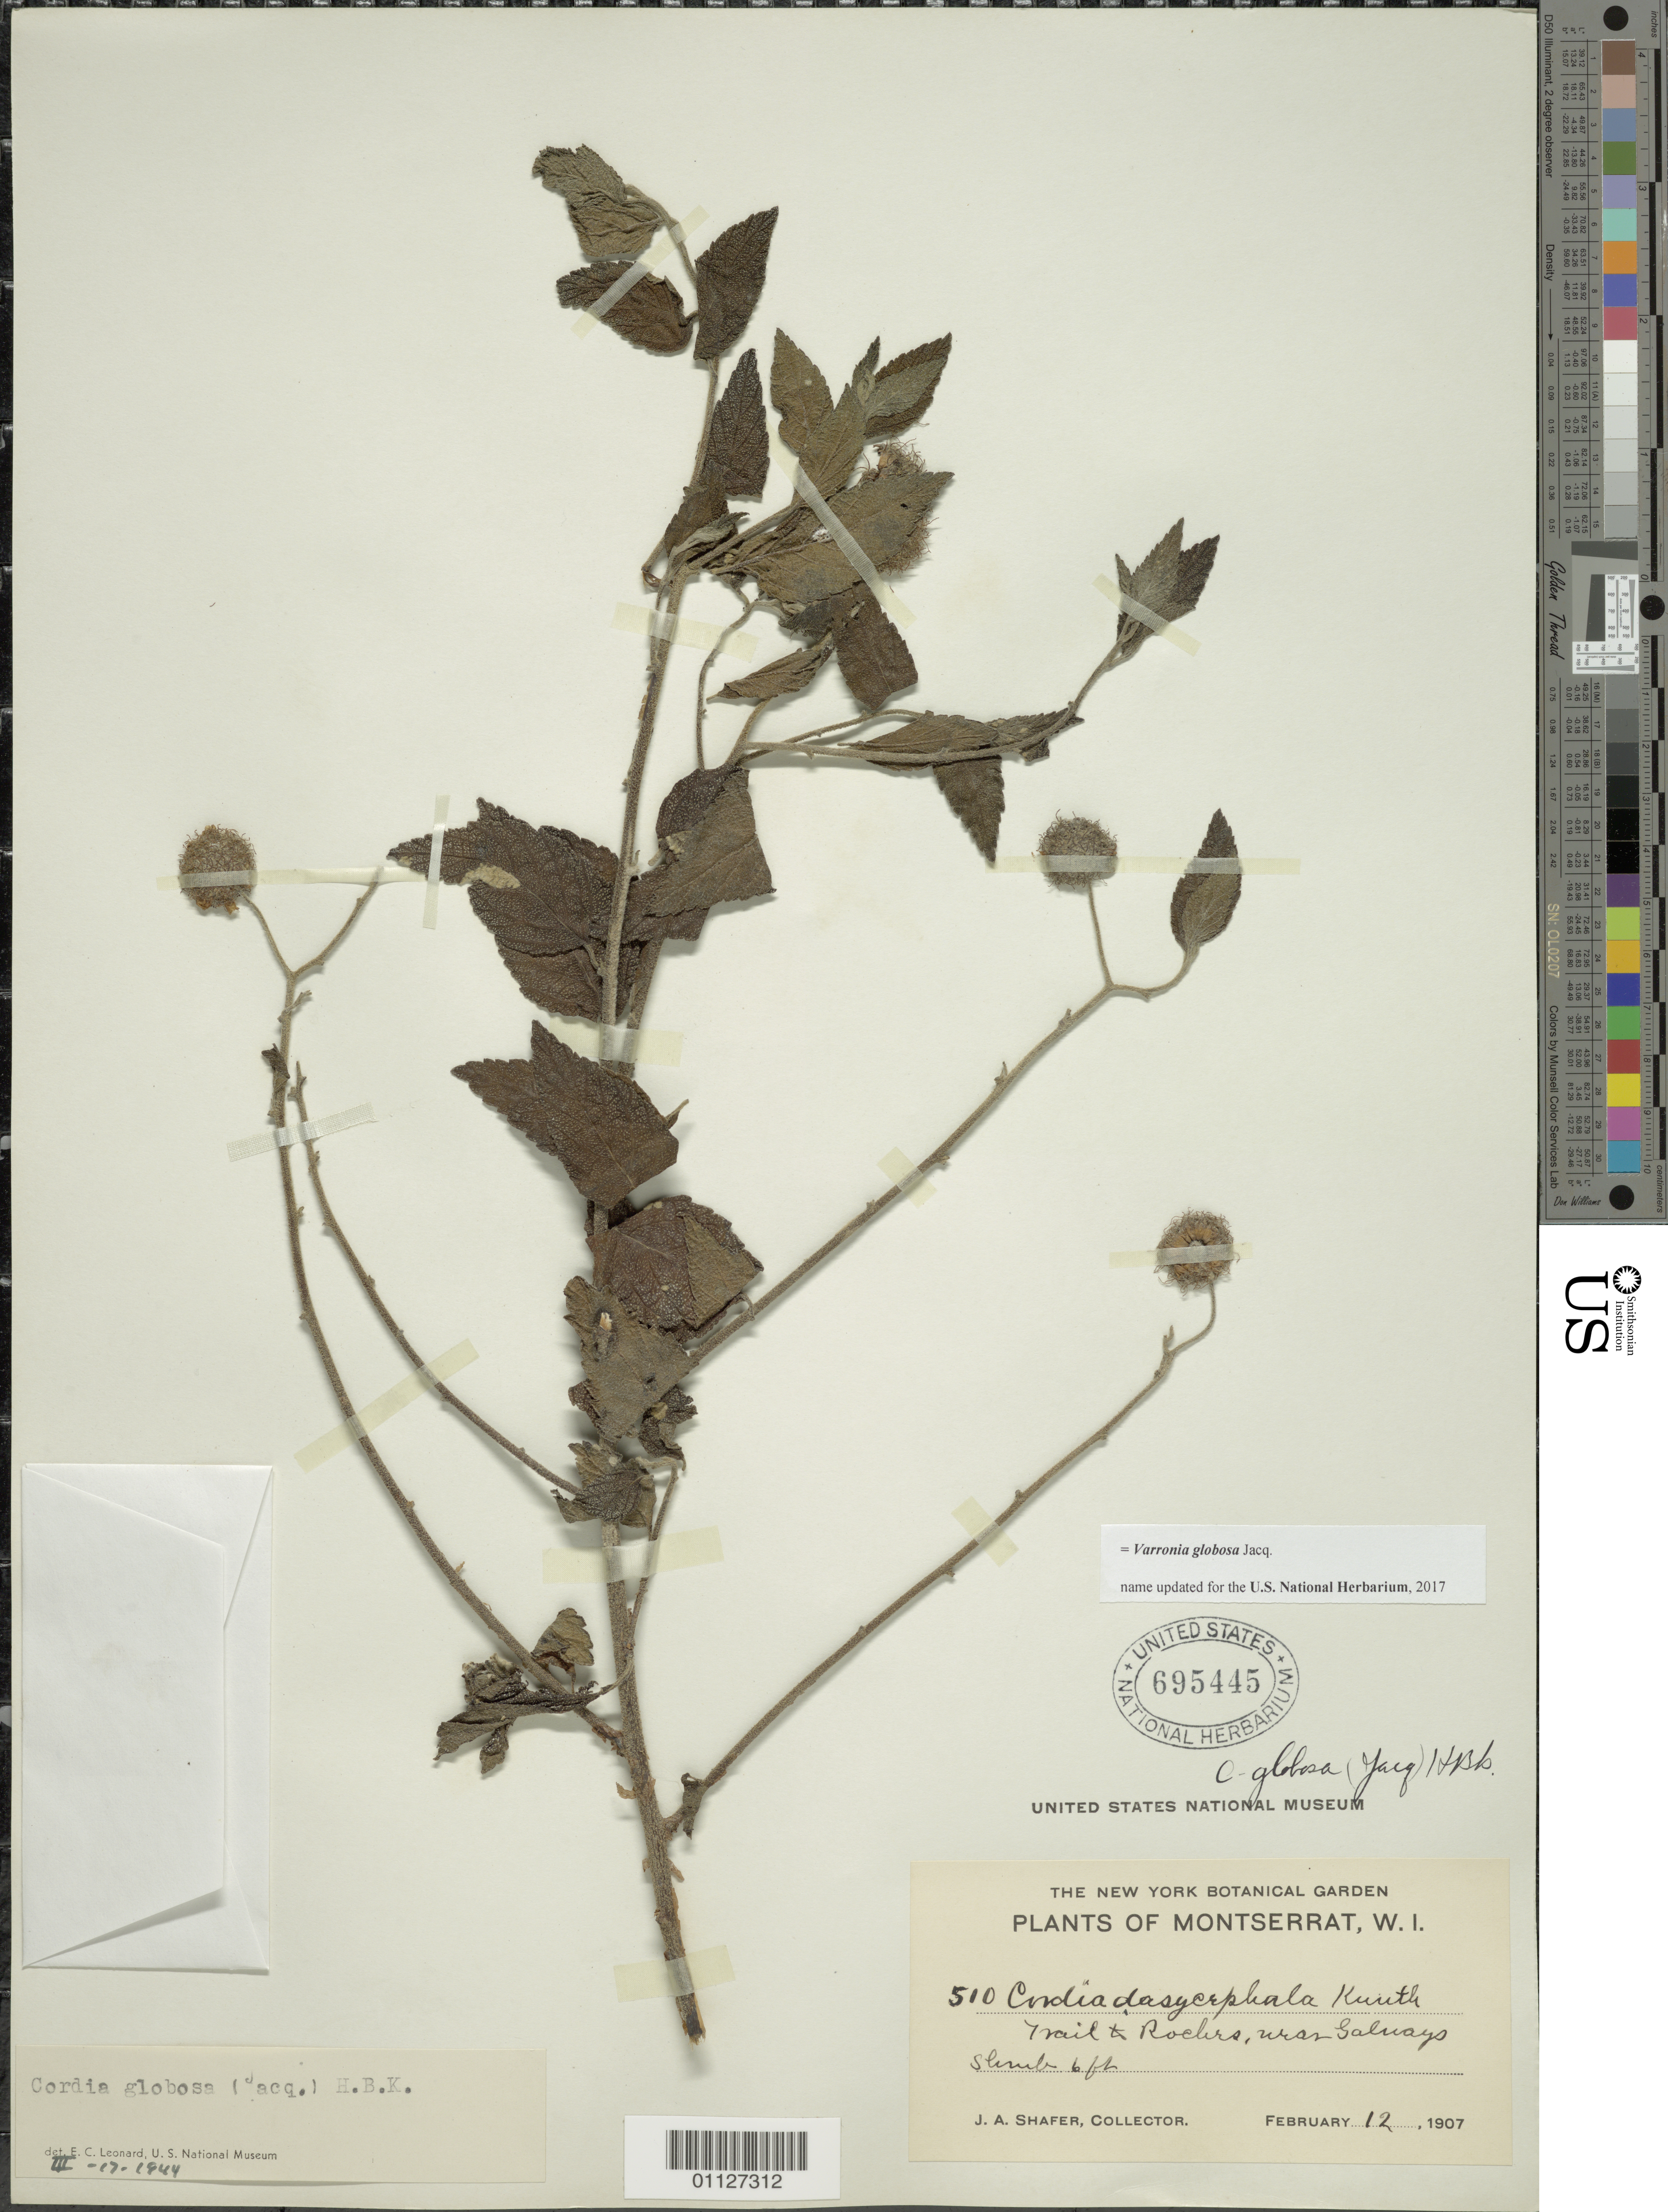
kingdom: Plantae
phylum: Tracheophyta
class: Magnoliopsida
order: Boraginales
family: Cordiaceae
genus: Varronia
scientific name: Varronia globosa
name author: Jacq.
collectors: J. A. Shafer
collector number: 510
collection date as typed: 12 Feb 1907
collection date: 1907-02-12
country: Montserrat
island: Montserrat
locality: Trail to Roches, near Galways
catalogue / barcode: US 695445